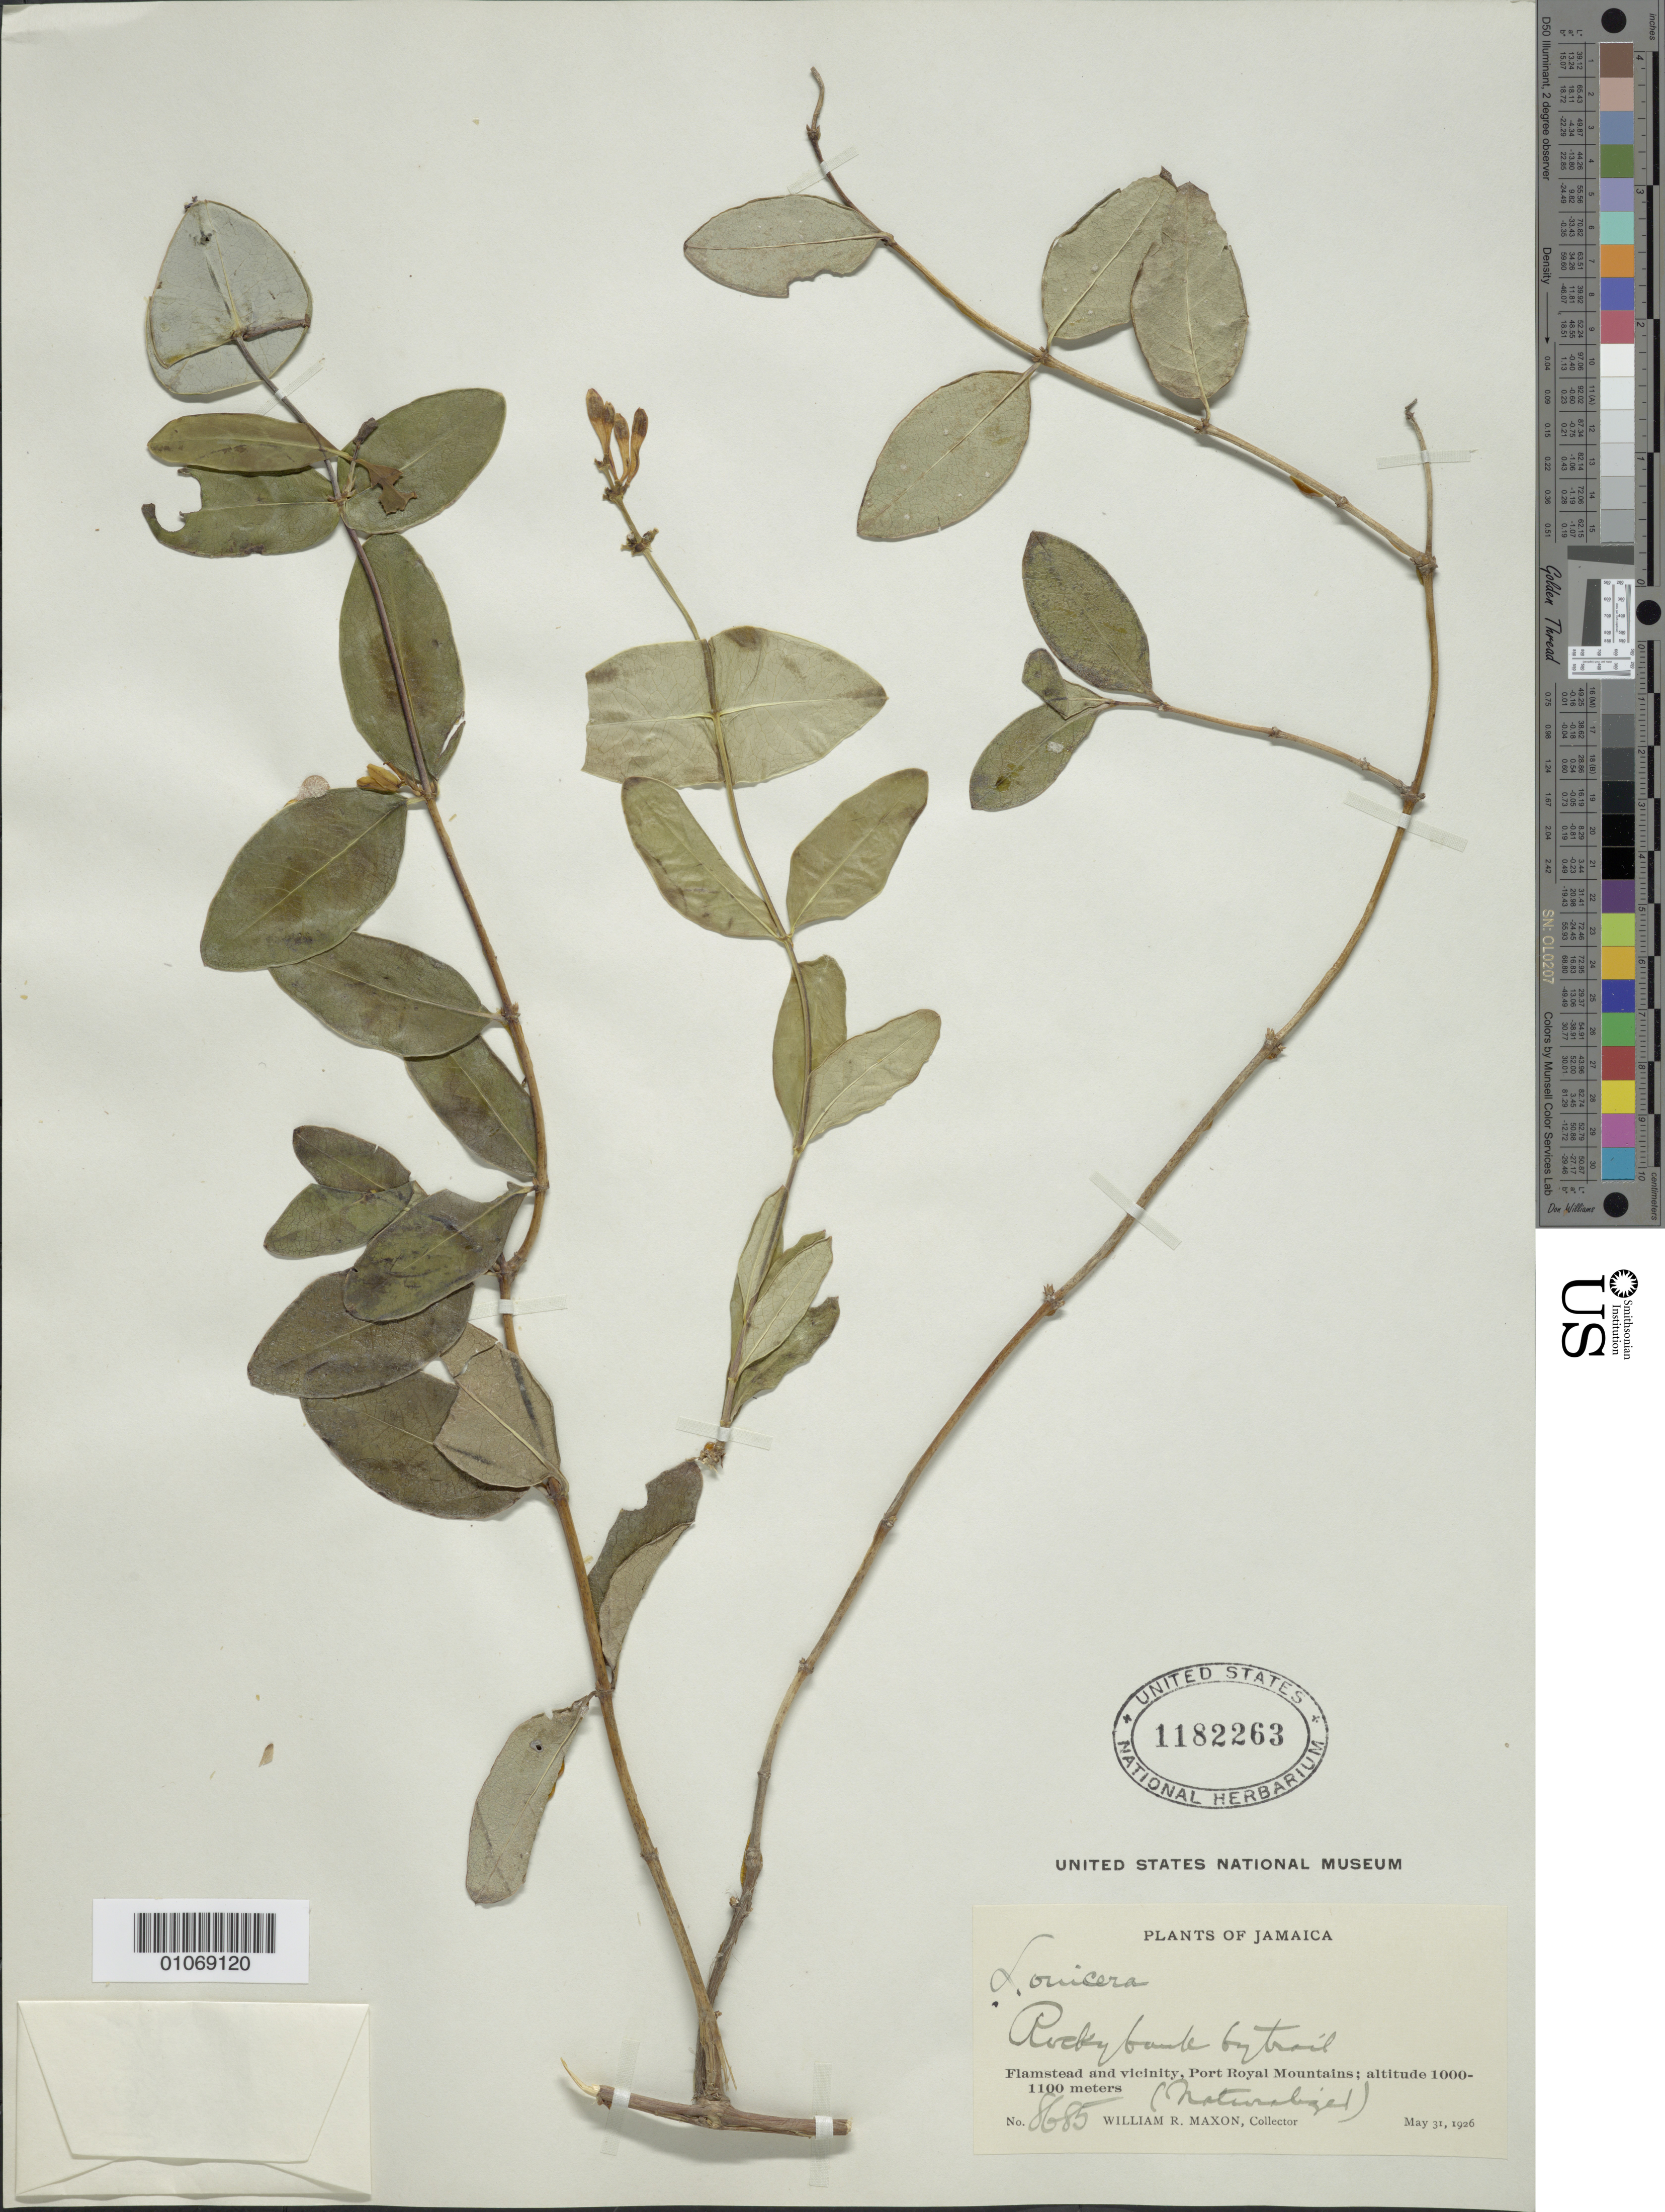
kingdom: Plantae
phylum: Tracheophyta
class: Magnoliopsida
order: Dipsacales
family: Caprifoliaceae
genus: Lonicera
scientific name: Lonicera sp.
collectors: W. R. Maxon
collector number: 8685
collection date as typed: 31 May 1926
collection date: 1926-05-31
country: Jamaica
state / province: Saint James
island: Jamaica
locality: Flamstead and vicinity, Port Royal Mountains, rocky bank by trail.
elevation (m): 1000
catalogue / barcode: US 1182263